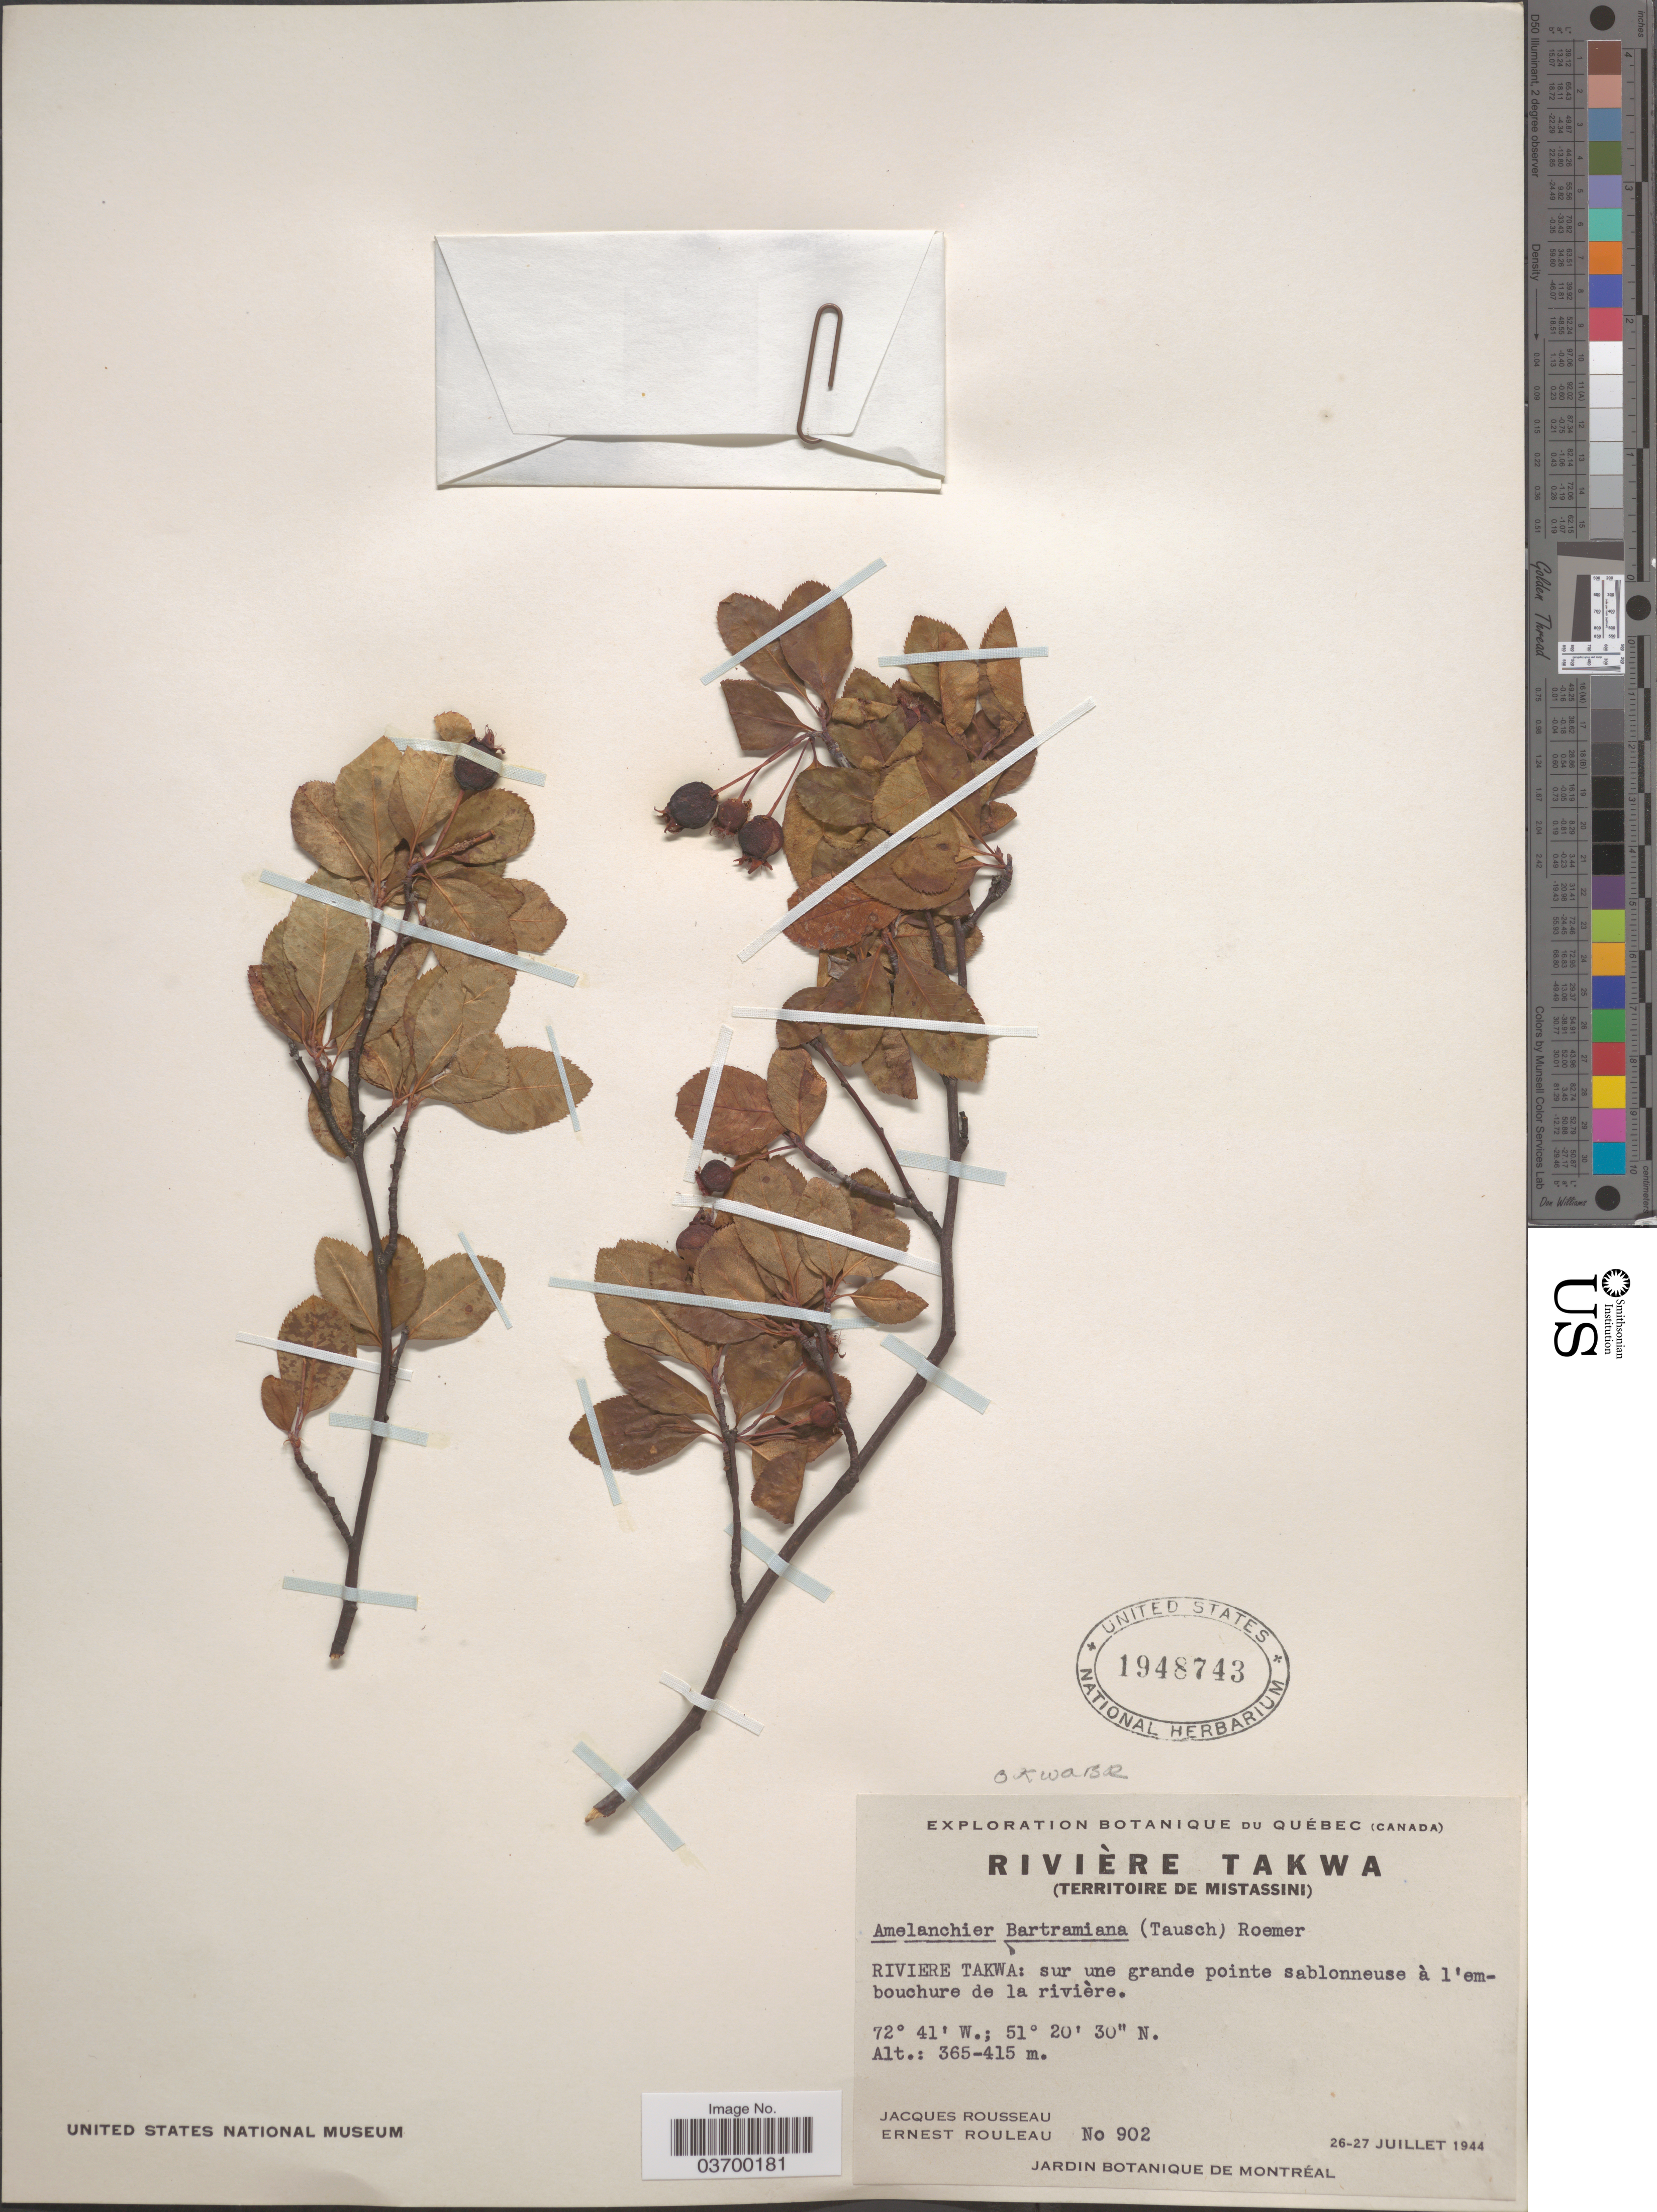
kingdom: Plantae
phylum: Tracheophyta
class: Magnoliopsida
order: Rosales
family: Rosaceae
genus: Amelanchier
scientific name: Amelanchier bartramiana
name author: (Tausch) M. Roem.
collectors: J. Rousseau & J. Rouleau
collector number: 902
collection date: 1944-07-26/1944-07-27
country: Canada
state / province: Quebec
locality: Rivière Takwa (Territoire de Mistassini). Sur une grande pointe sablonneuse à l'embouchure de la rivière.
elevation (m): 365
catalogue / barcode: US 1948743